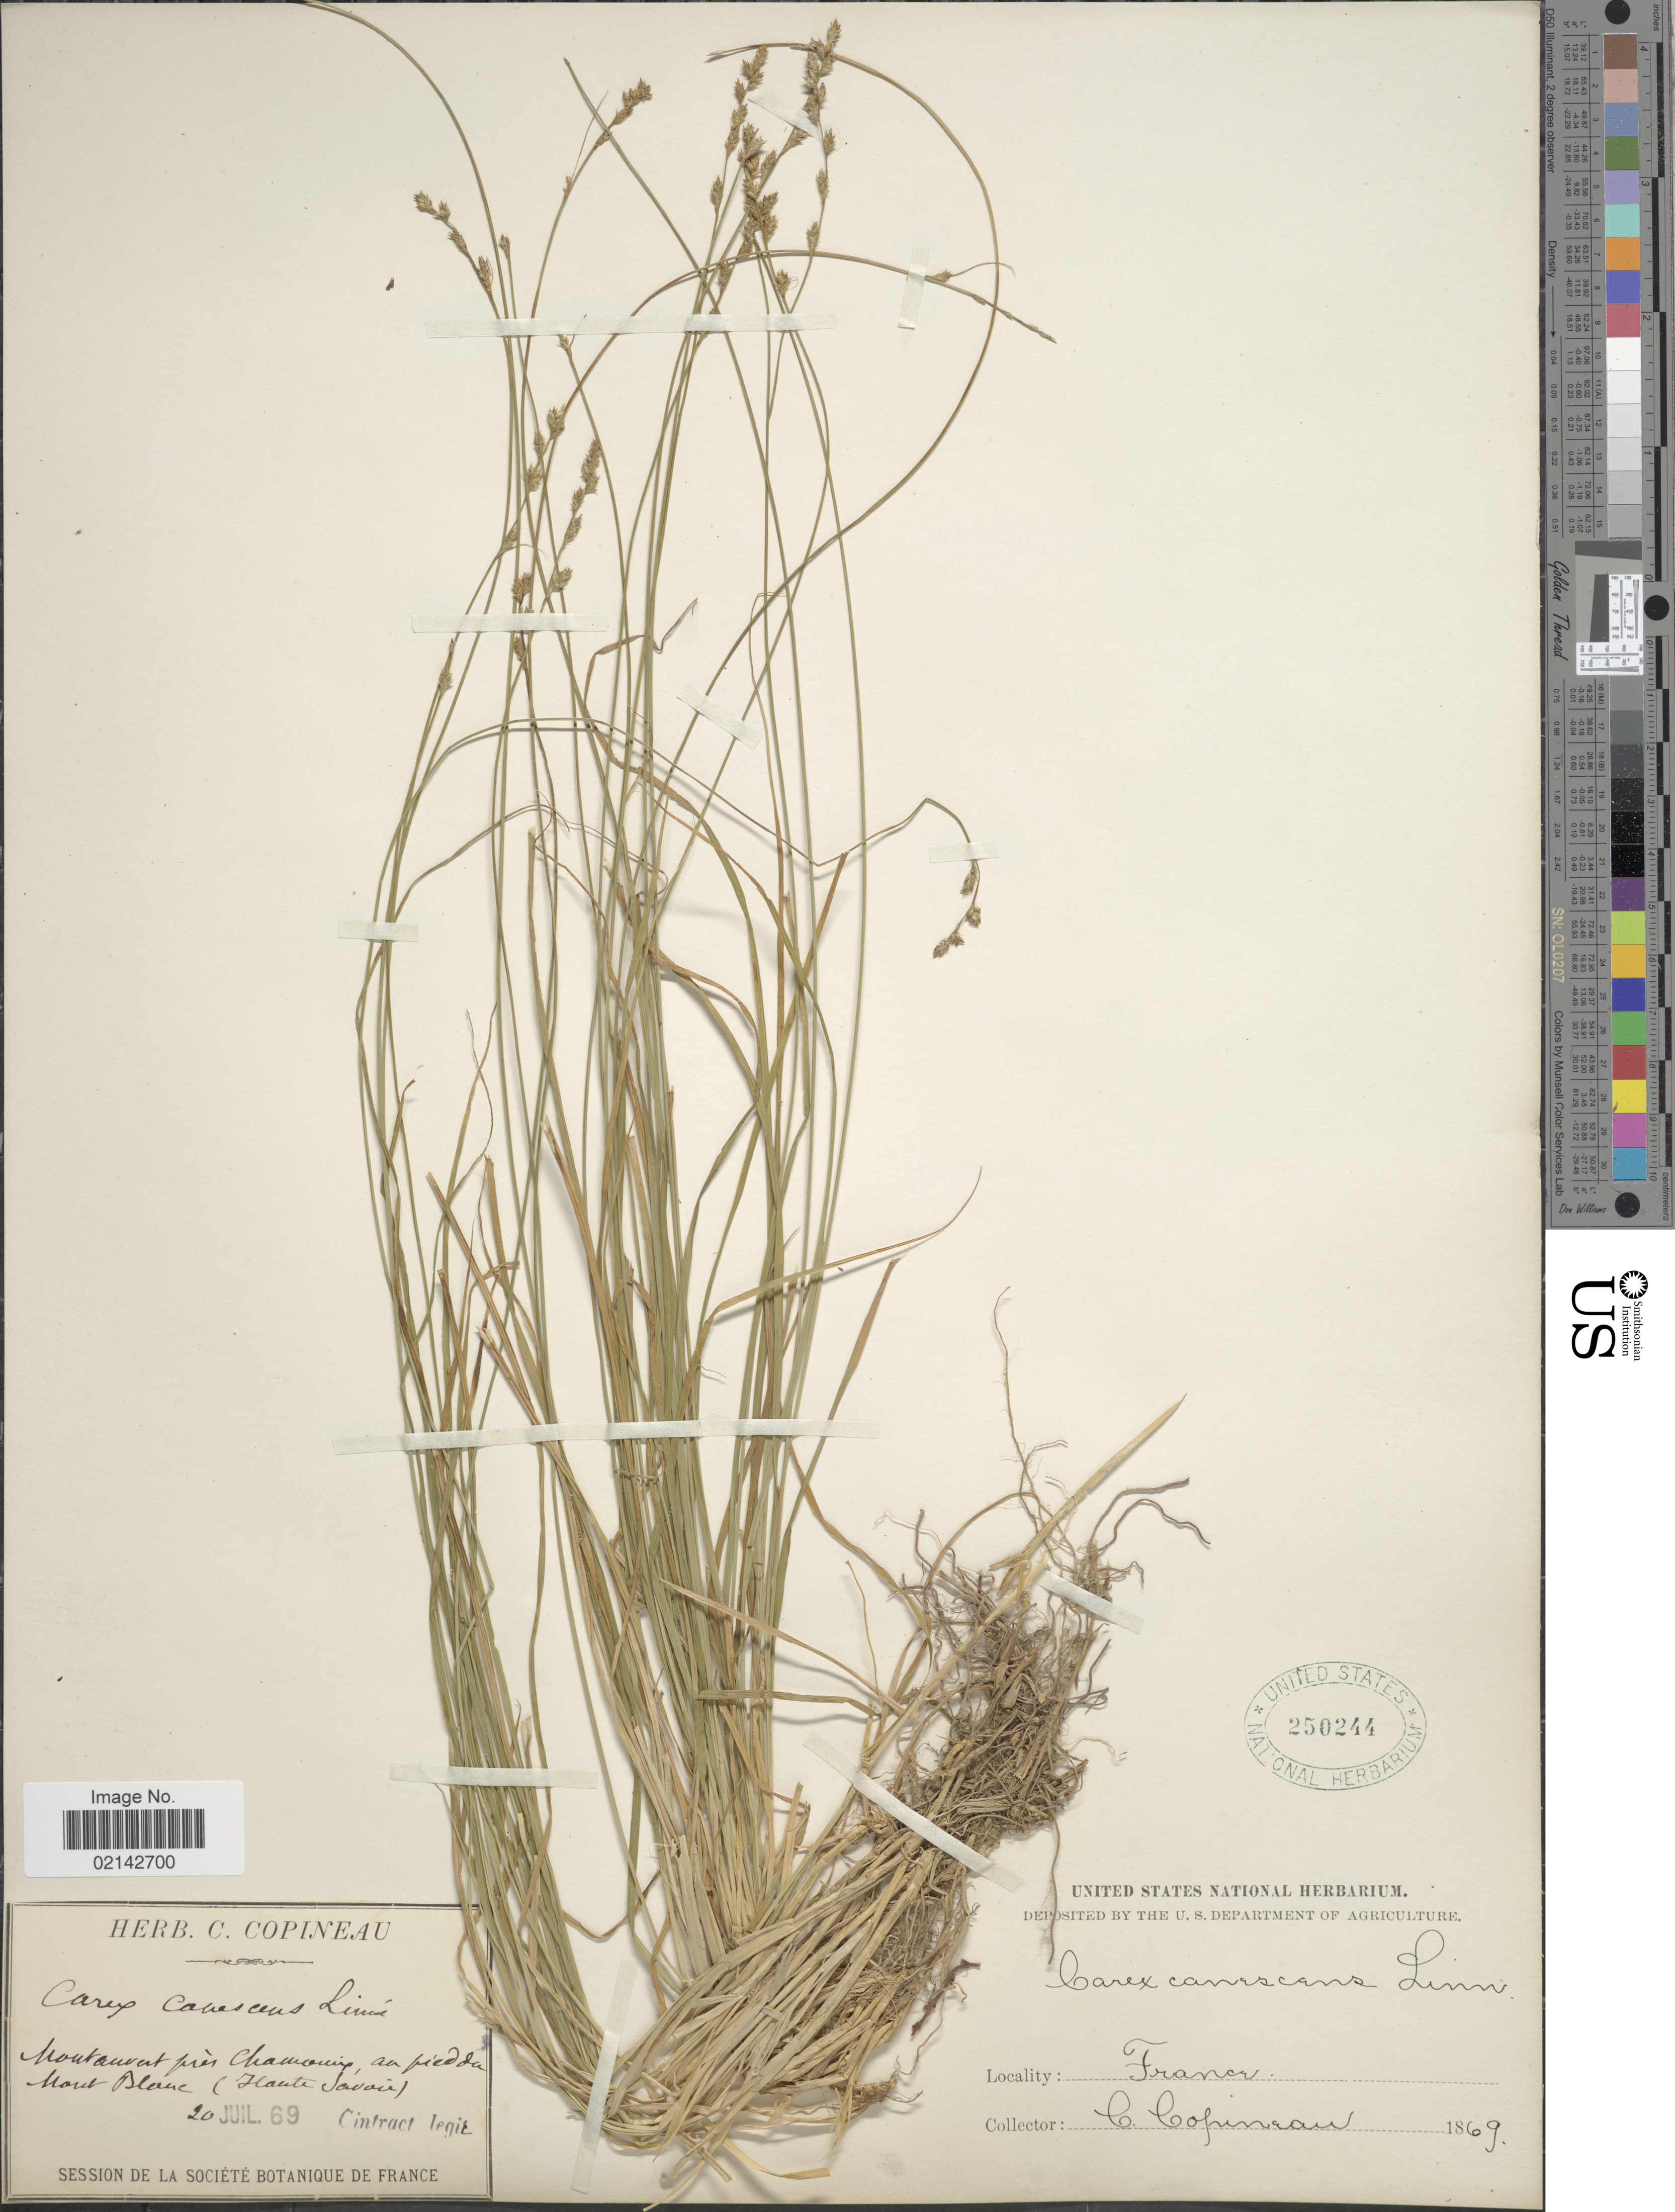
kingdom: Plantae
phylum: Tracheophyta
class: Liliopsida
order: Poales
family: Cyperaceae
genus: Carex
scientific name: Carex canescens var. canescens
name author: L.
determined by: Strong, Mark T., (BOT), Smithsonian Institution - National Museum of Natural History (UNITED STATES)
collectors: C. Copineau & Cintract, --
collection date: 1869-07-20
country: France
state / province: Auvergne-Rhône-Alpes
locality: Montauvert près Chamonix, au pied du Mont Blanc (Haute-Savoie) [Montauvert near Chamonix, at the foot of Mont Blanc (Upper Savoy)]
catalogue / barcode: US 250244